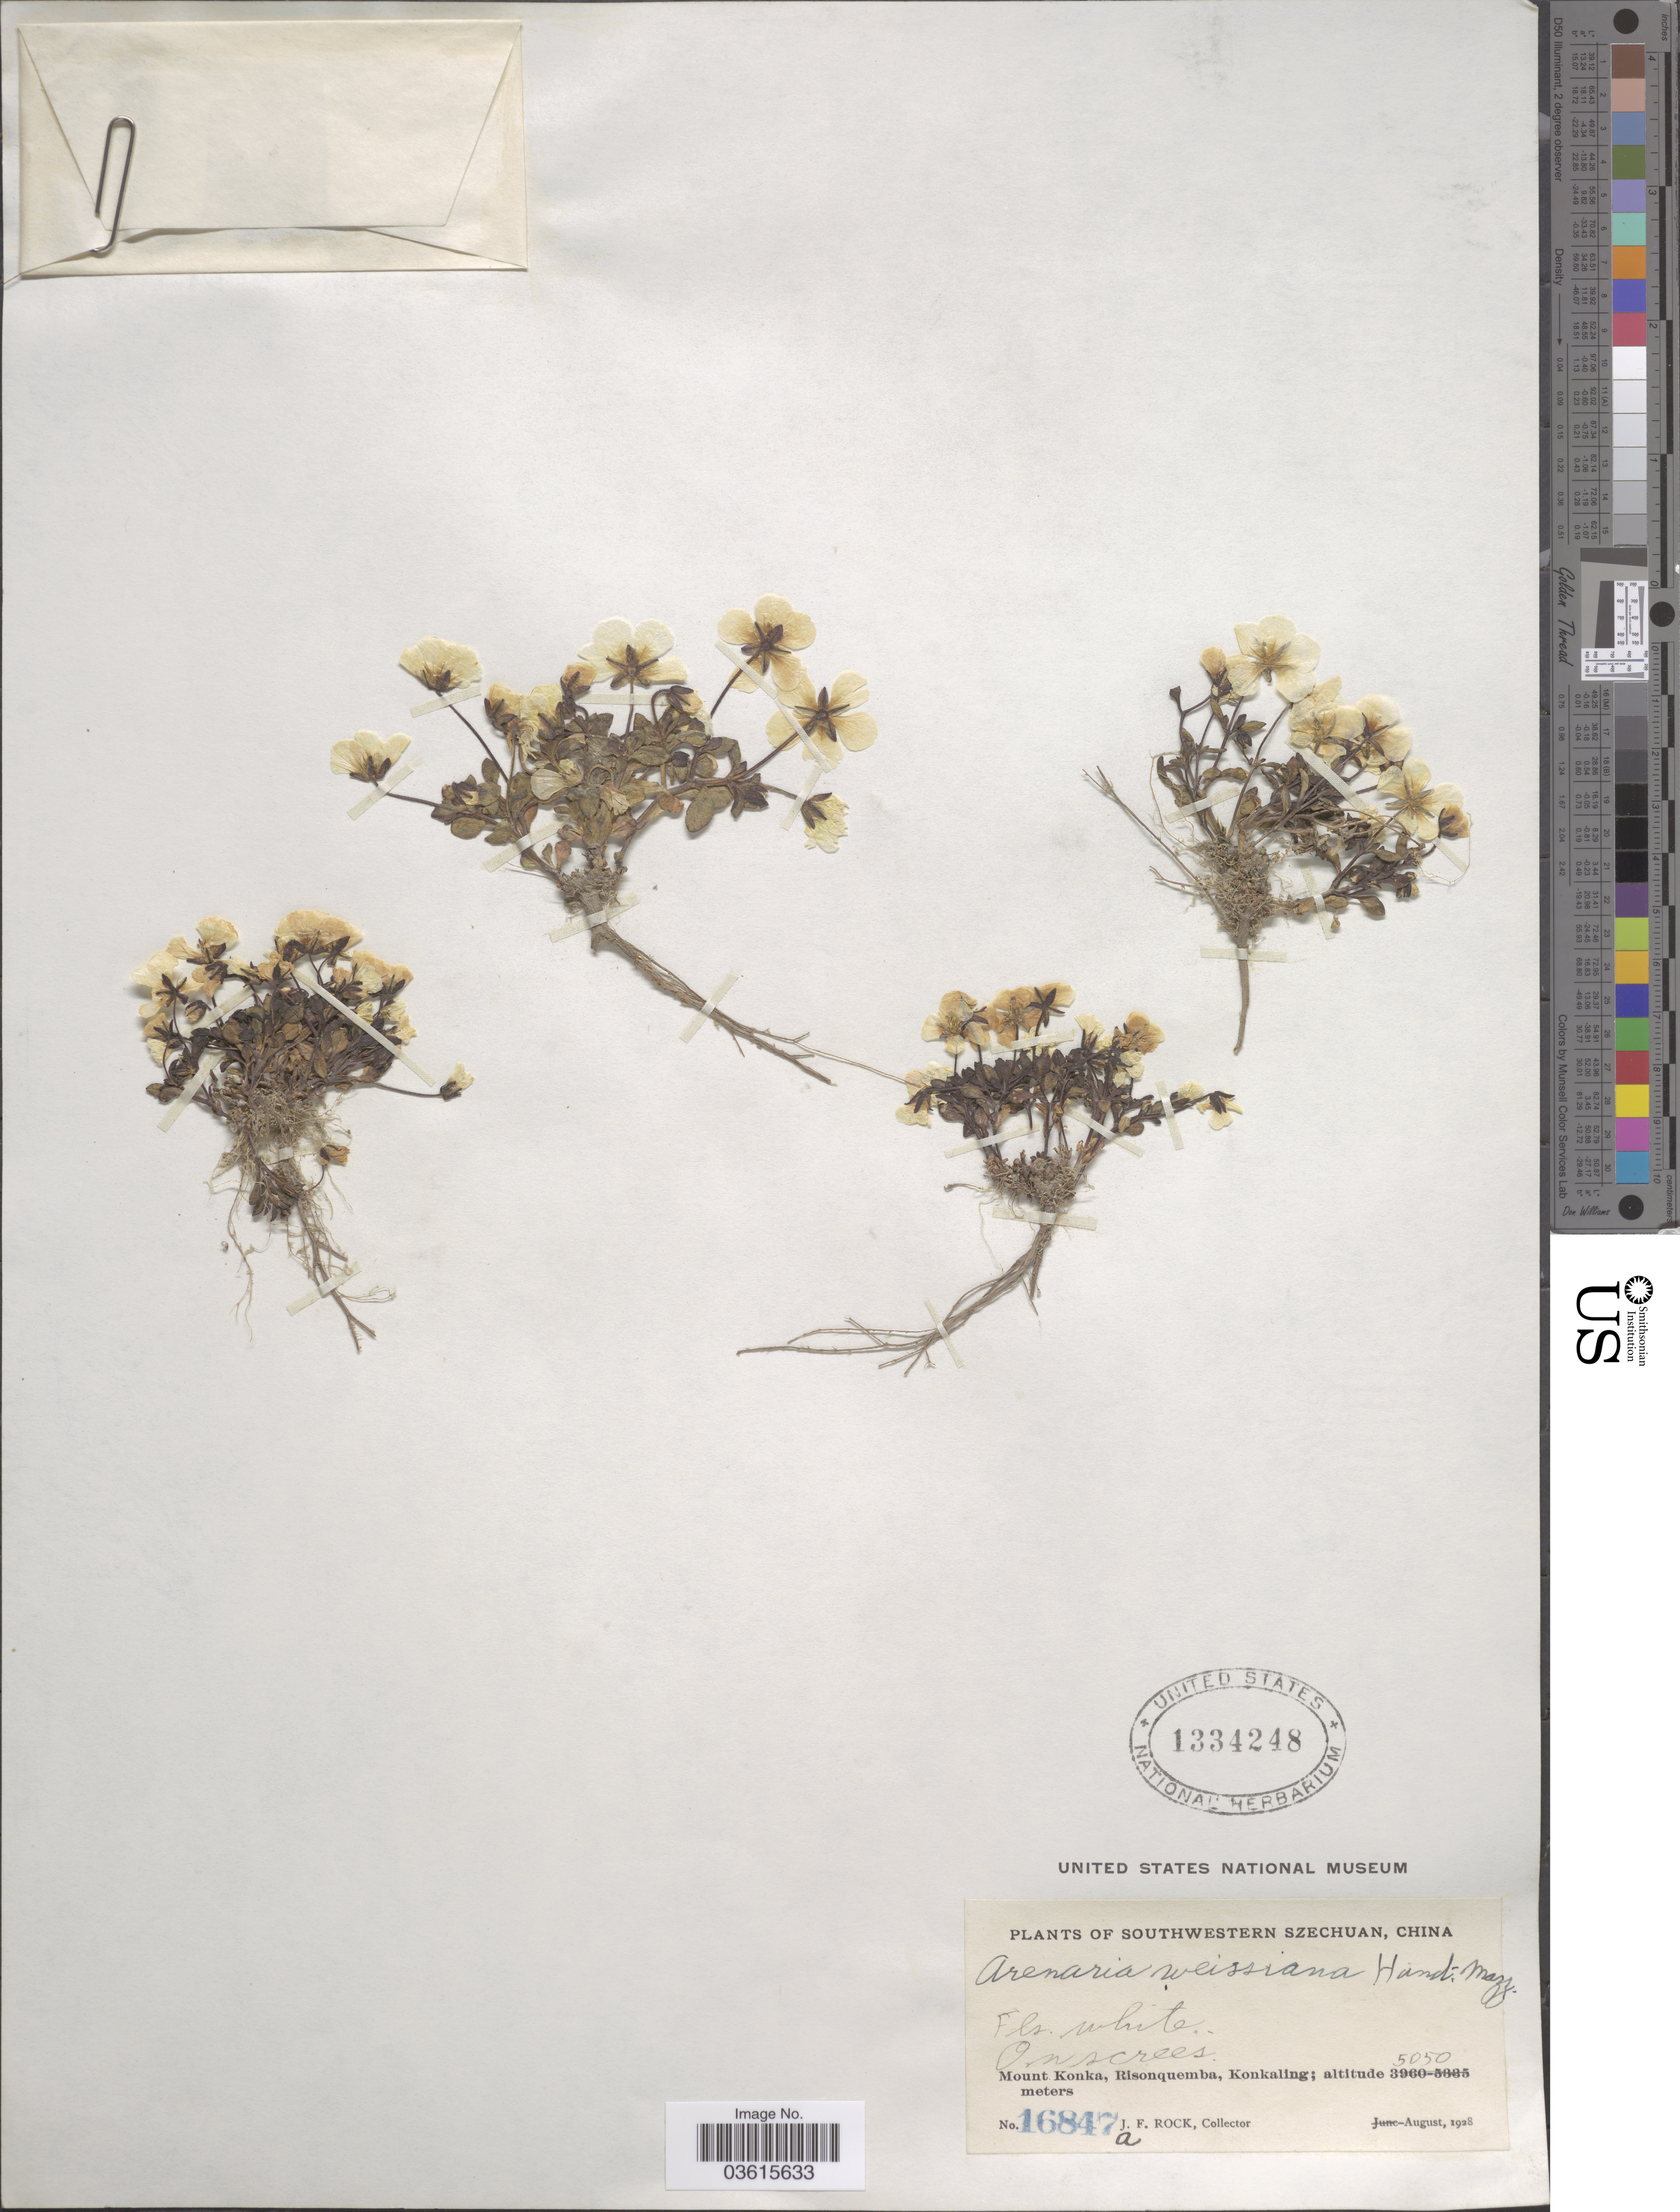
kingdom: Plantae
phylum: Tracheophyta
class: Magnoliopsida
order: Caryophyllales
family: Caryophyllaceae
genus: Odontostemma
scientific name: Odontostemma weissianum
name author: (Hand.-Mazz.) Rabeler & W.L. Wagner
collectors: J. Rock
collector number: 16847a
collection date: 1928-08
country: China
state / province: Sichuan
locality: Southwestern Szechuan. Mount Konka, Risonquemba, Konkaling.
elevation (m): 5050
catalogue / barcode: US 1334248